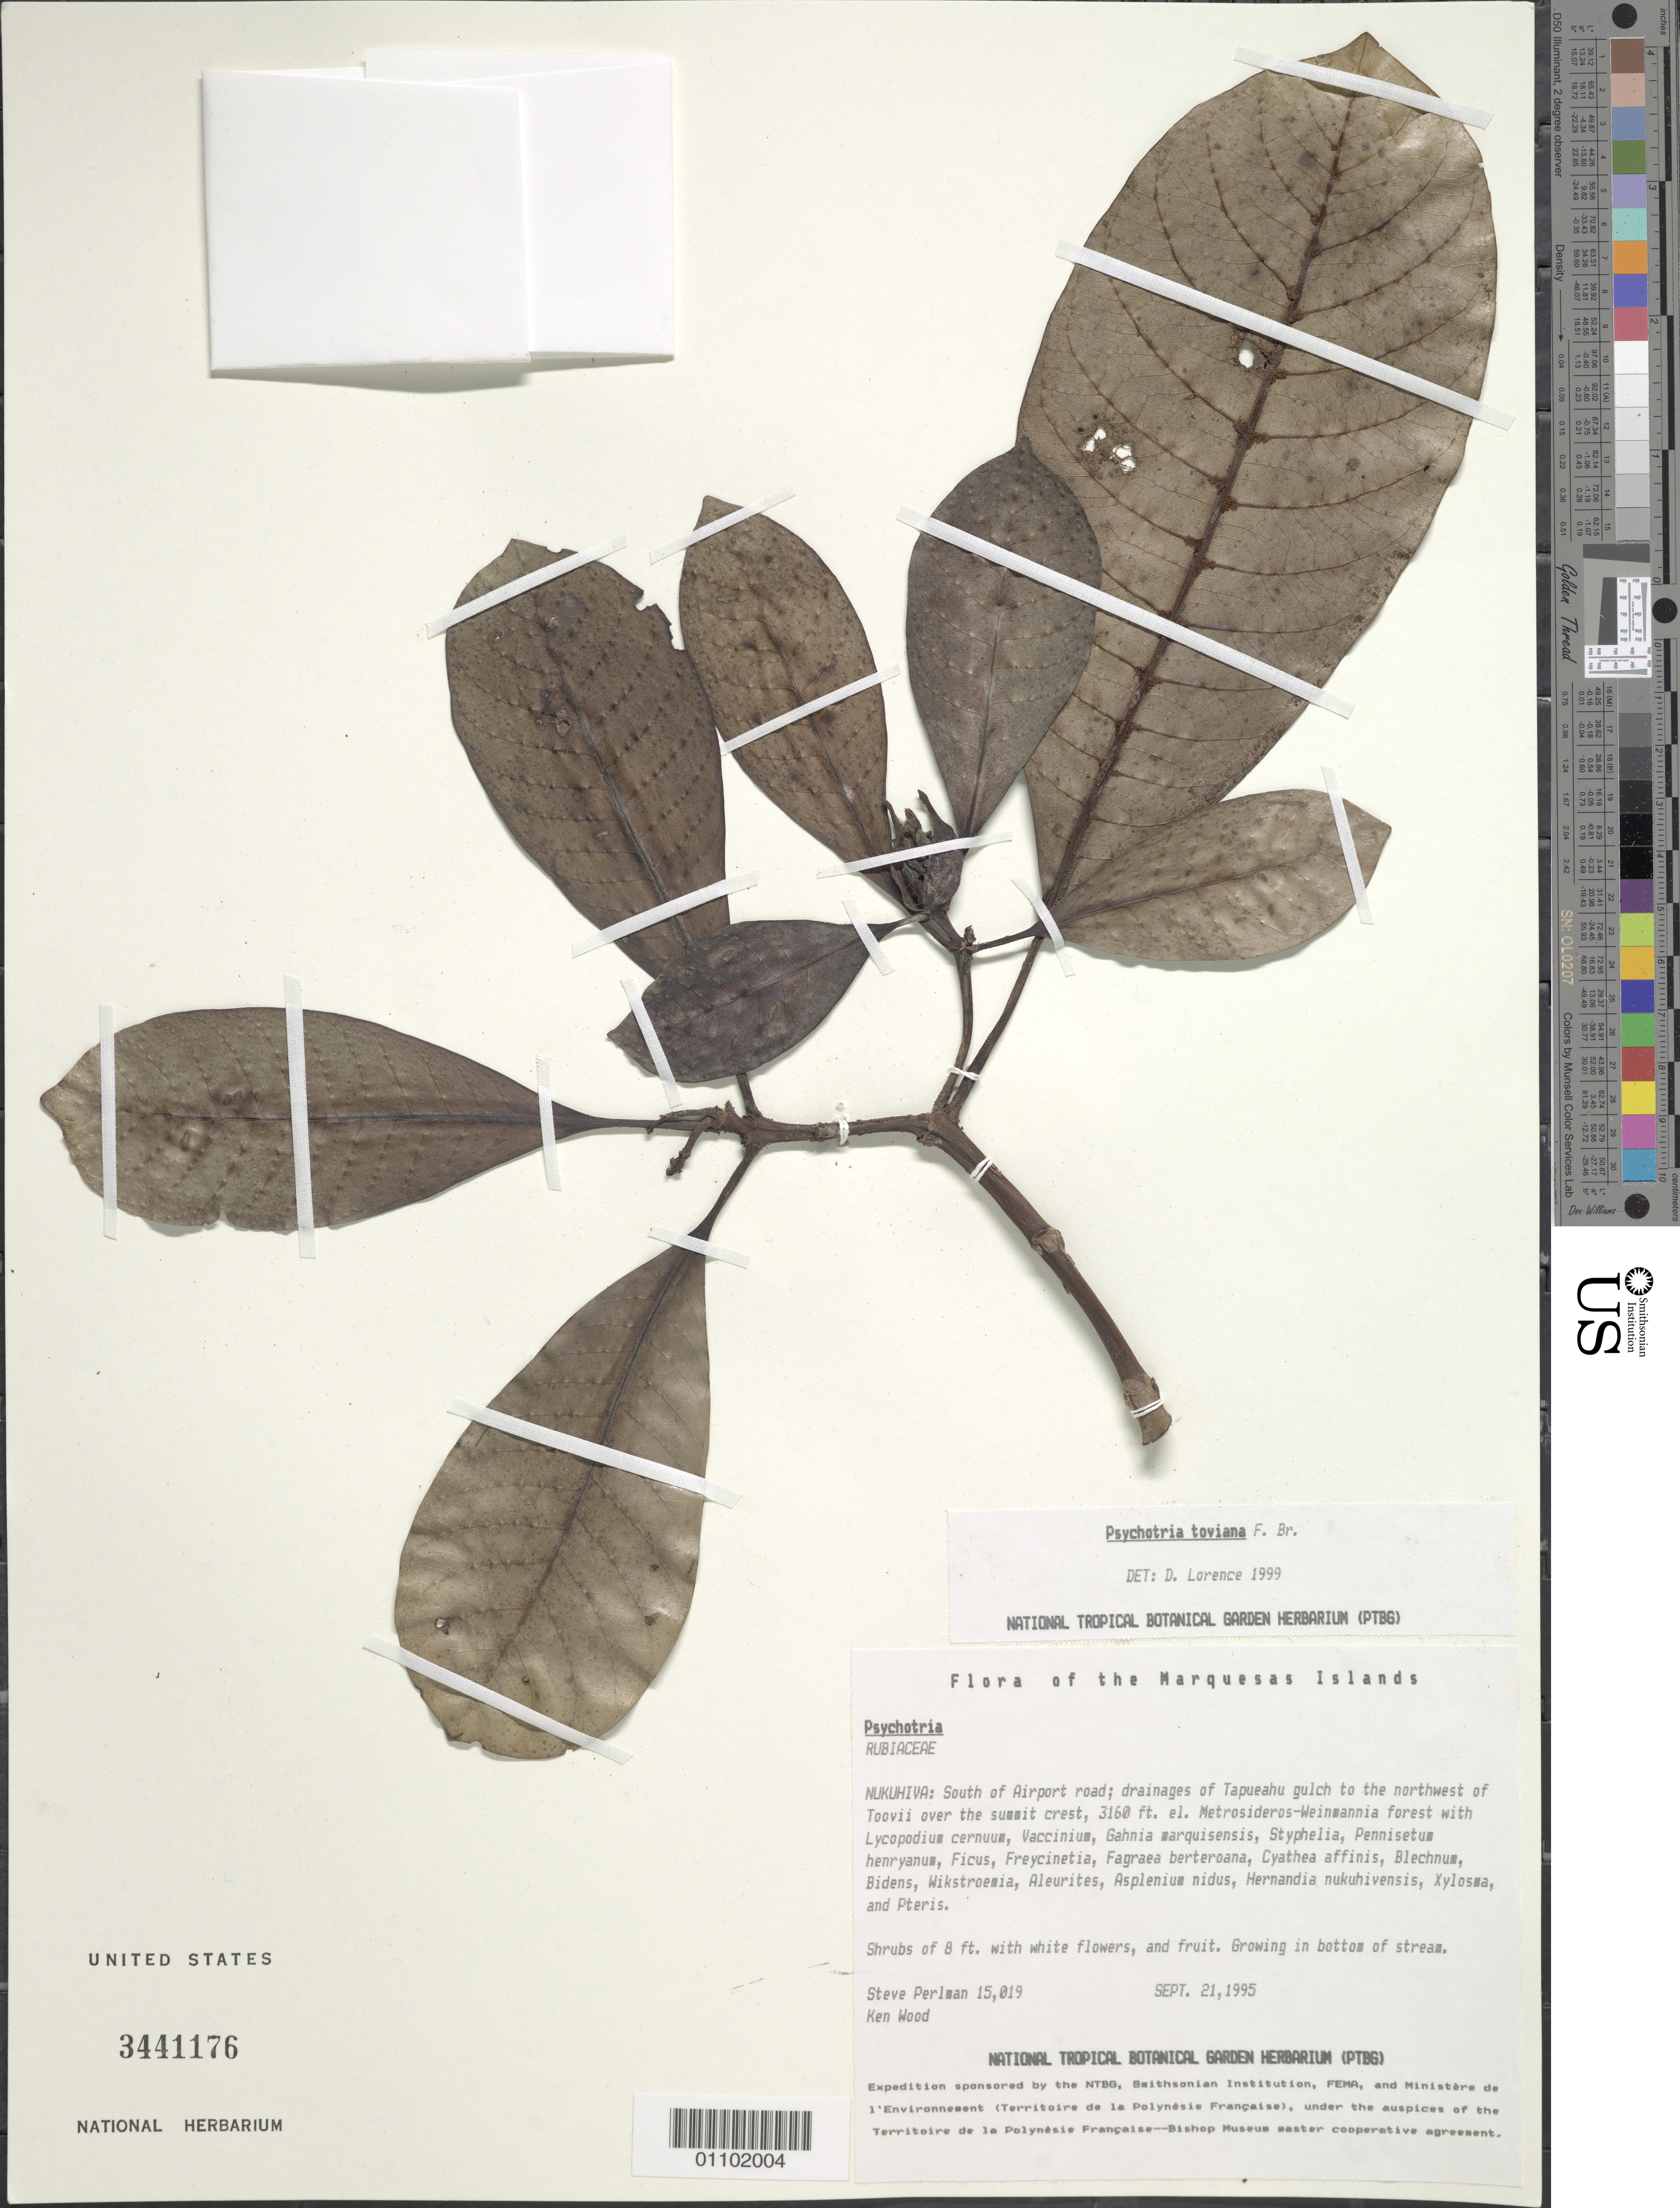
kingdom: Plantae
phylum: Tracheophyta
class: Magnoliopsida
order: Gentianales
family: Rubiaceae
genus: Psychotria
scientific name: Psychotria toviana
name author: F. Br.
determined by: Lorence, David H., (PTBG), National Tropical Botanical Garden (UNITED STATES)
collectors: S. P. Perlman & K. R. Wood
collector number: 15019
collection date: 1995-09-21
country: French Polynesia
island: Nuku Hiva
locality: S of Airport road, drainages of Tapueahu gulch, to NW of Toovii over summit crest. Growing in bottom of stream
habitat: In Metrosideros - Weinmannia forest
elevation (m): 963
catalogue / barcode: US 3441176